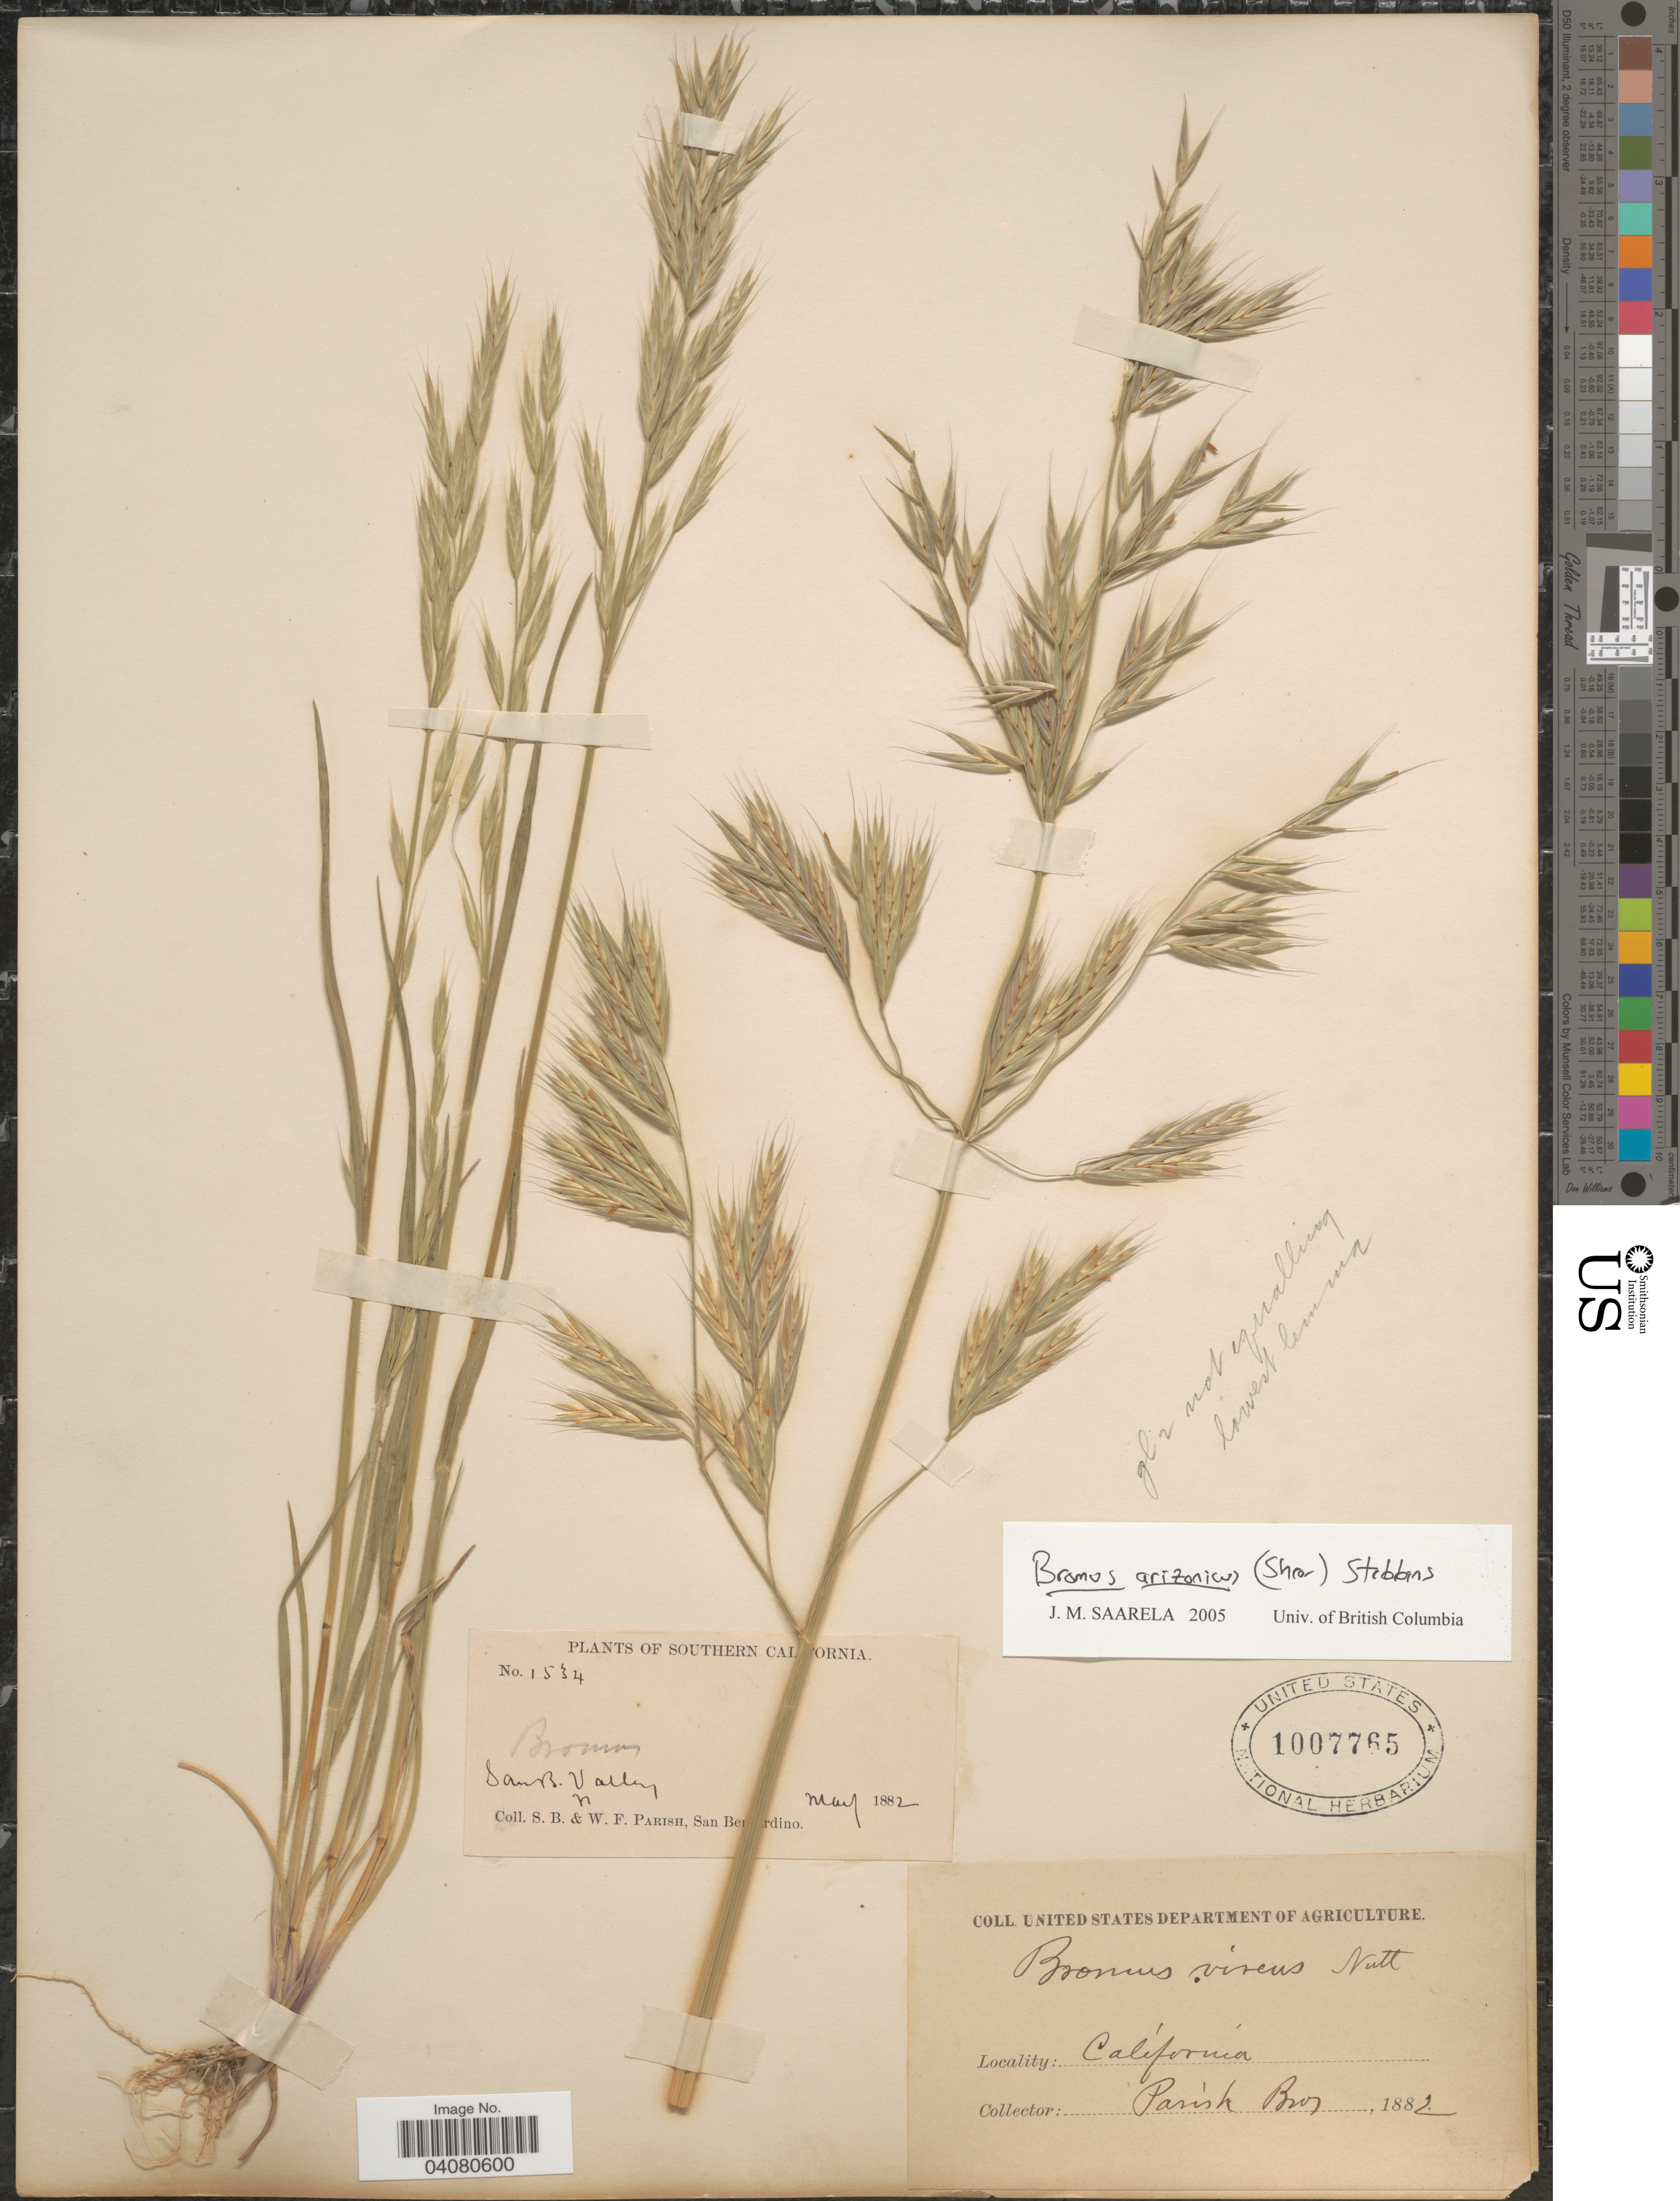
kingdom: Plantae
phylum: Tracheophyta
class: Liliopsida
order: Poales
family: Poaceae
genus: Bromus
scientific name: Bromus arizonicus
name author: (Shear) Stebbins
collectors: S. B. Parish & W. F. Parish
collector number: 1534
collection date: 1882-05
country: United States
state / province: California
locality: San B. Valley.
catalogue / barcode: US 1007765